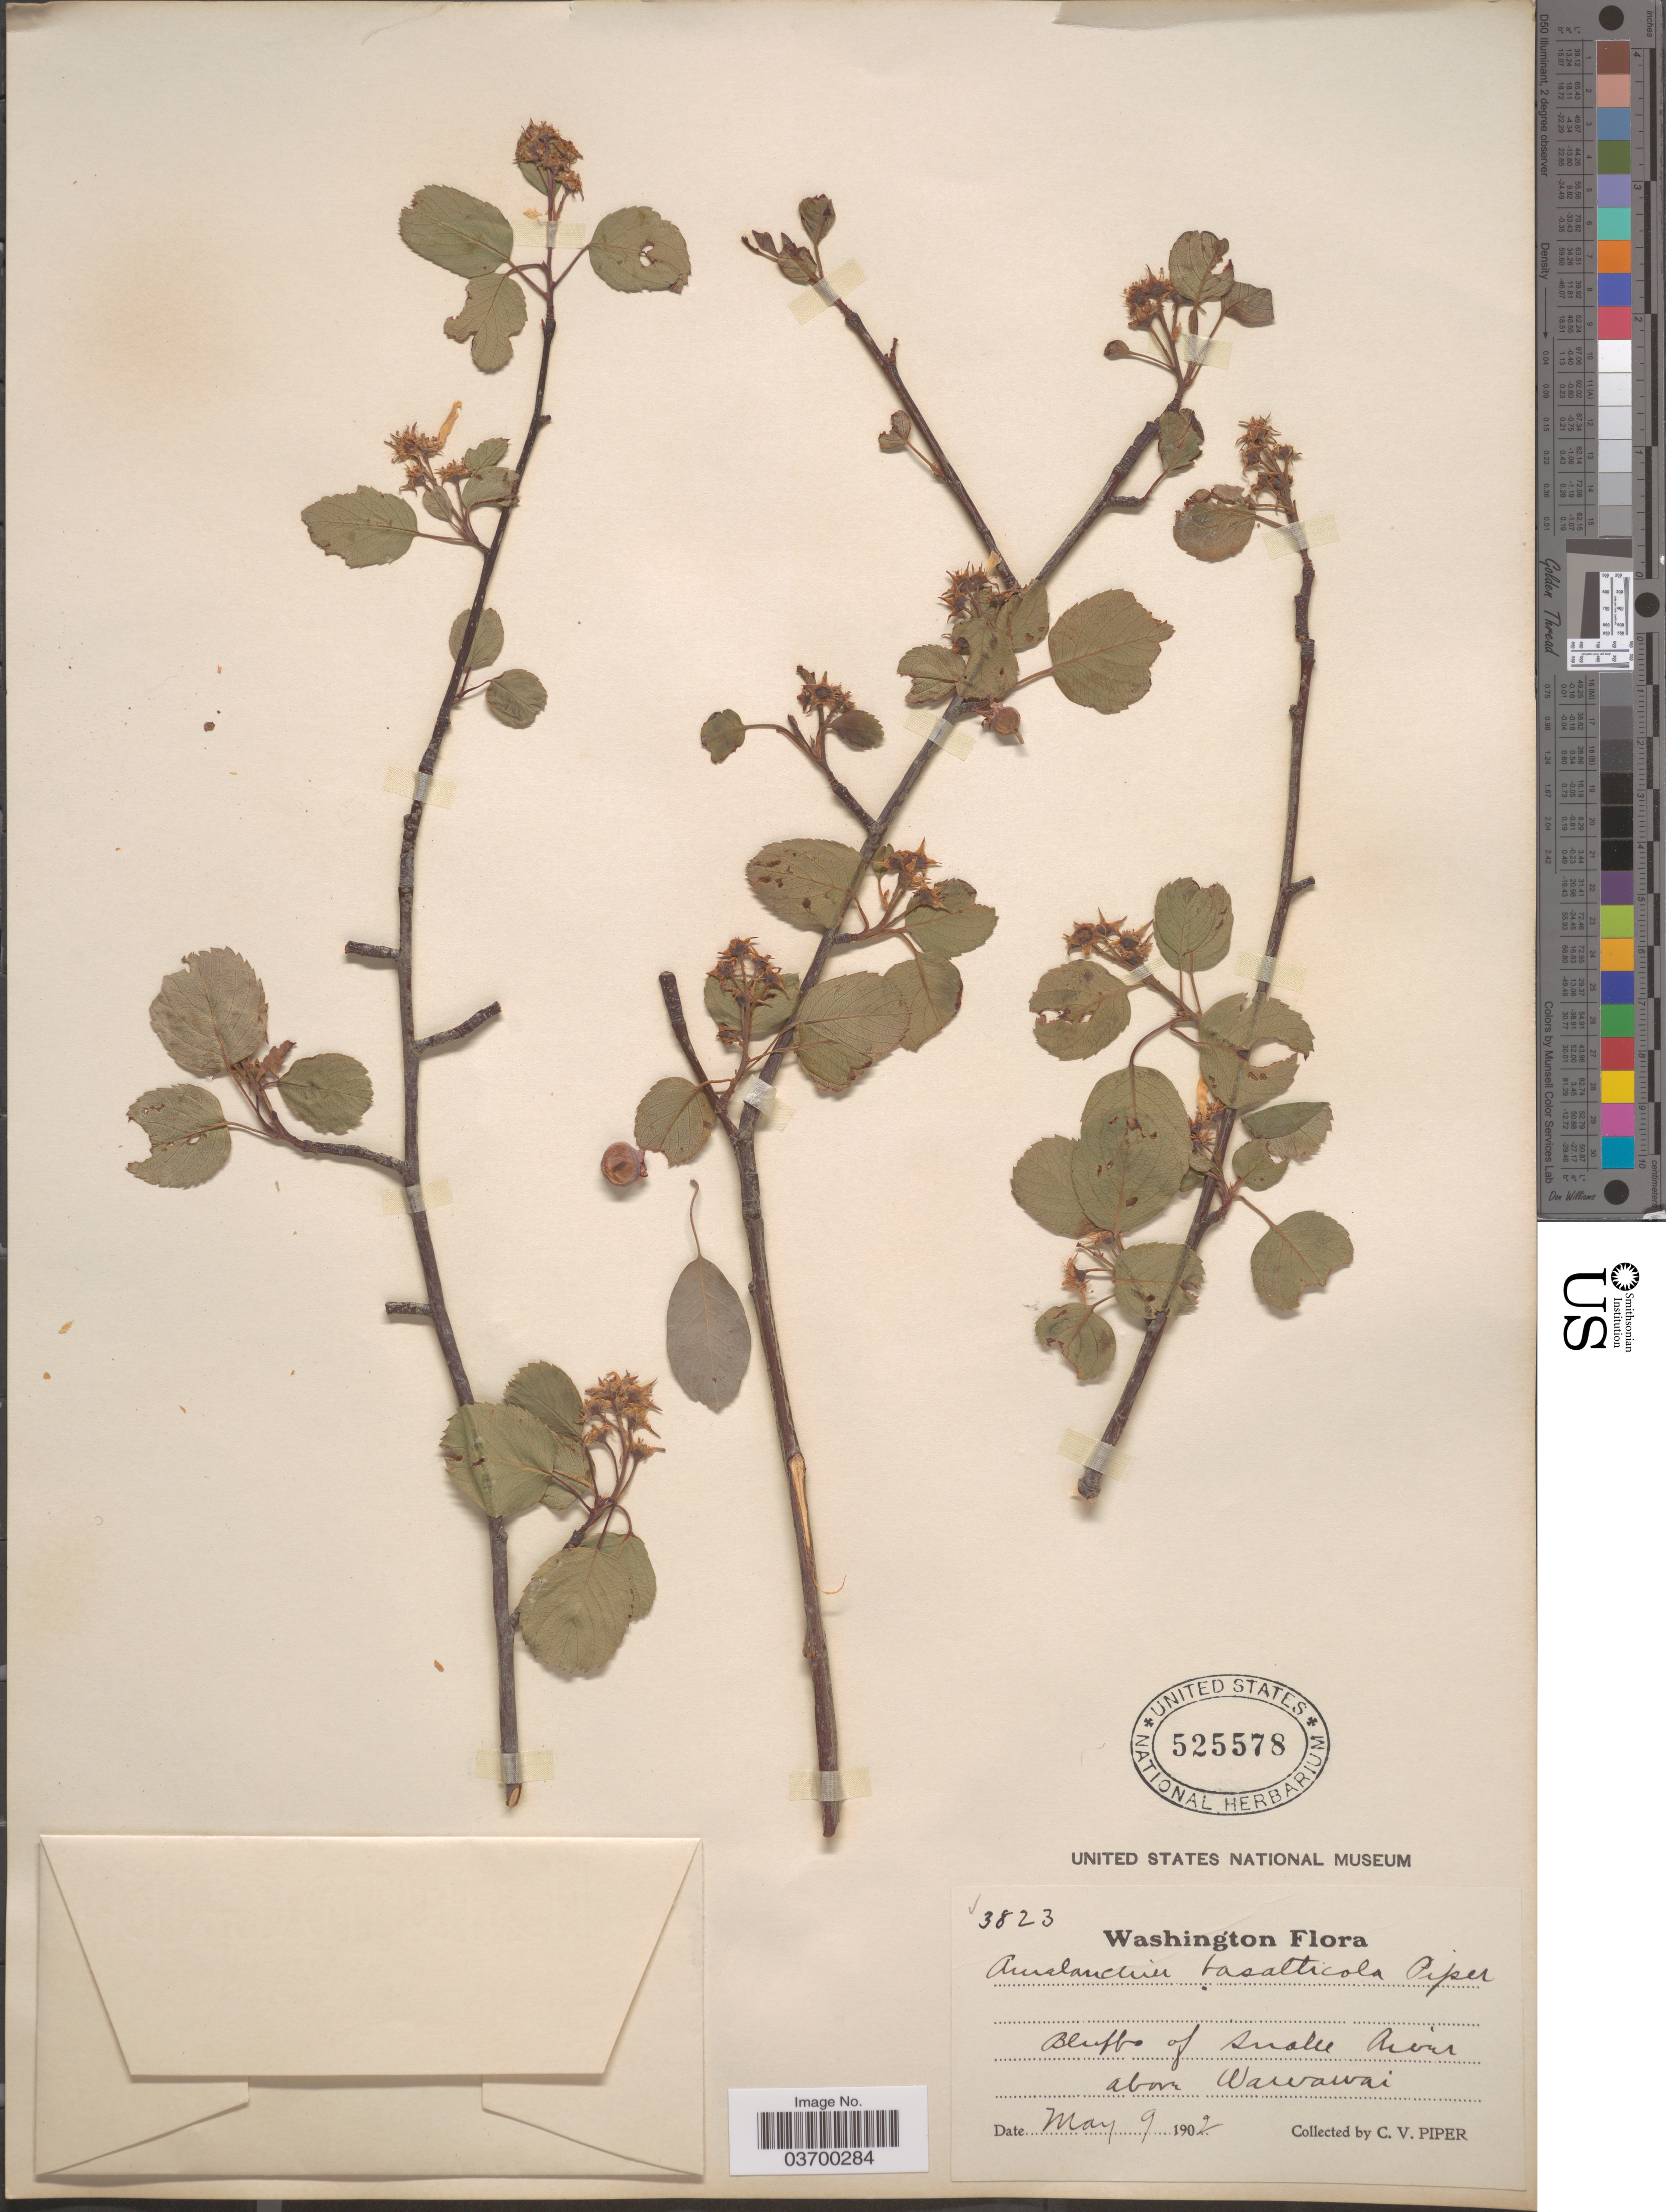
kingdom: Plantae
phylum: Tracheophyta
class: Magnoliopsida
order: Rosales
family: Rosaceae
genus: Amelanchier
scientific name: Amelanchier basalticola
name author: Piper in Piper & Beattie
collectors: C. V. Piper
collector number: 3823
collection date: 1902-05-09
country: United States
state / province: Washington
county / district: Whitman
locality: Bluffs of Snake River above Wawawai.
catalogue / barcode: US 525578